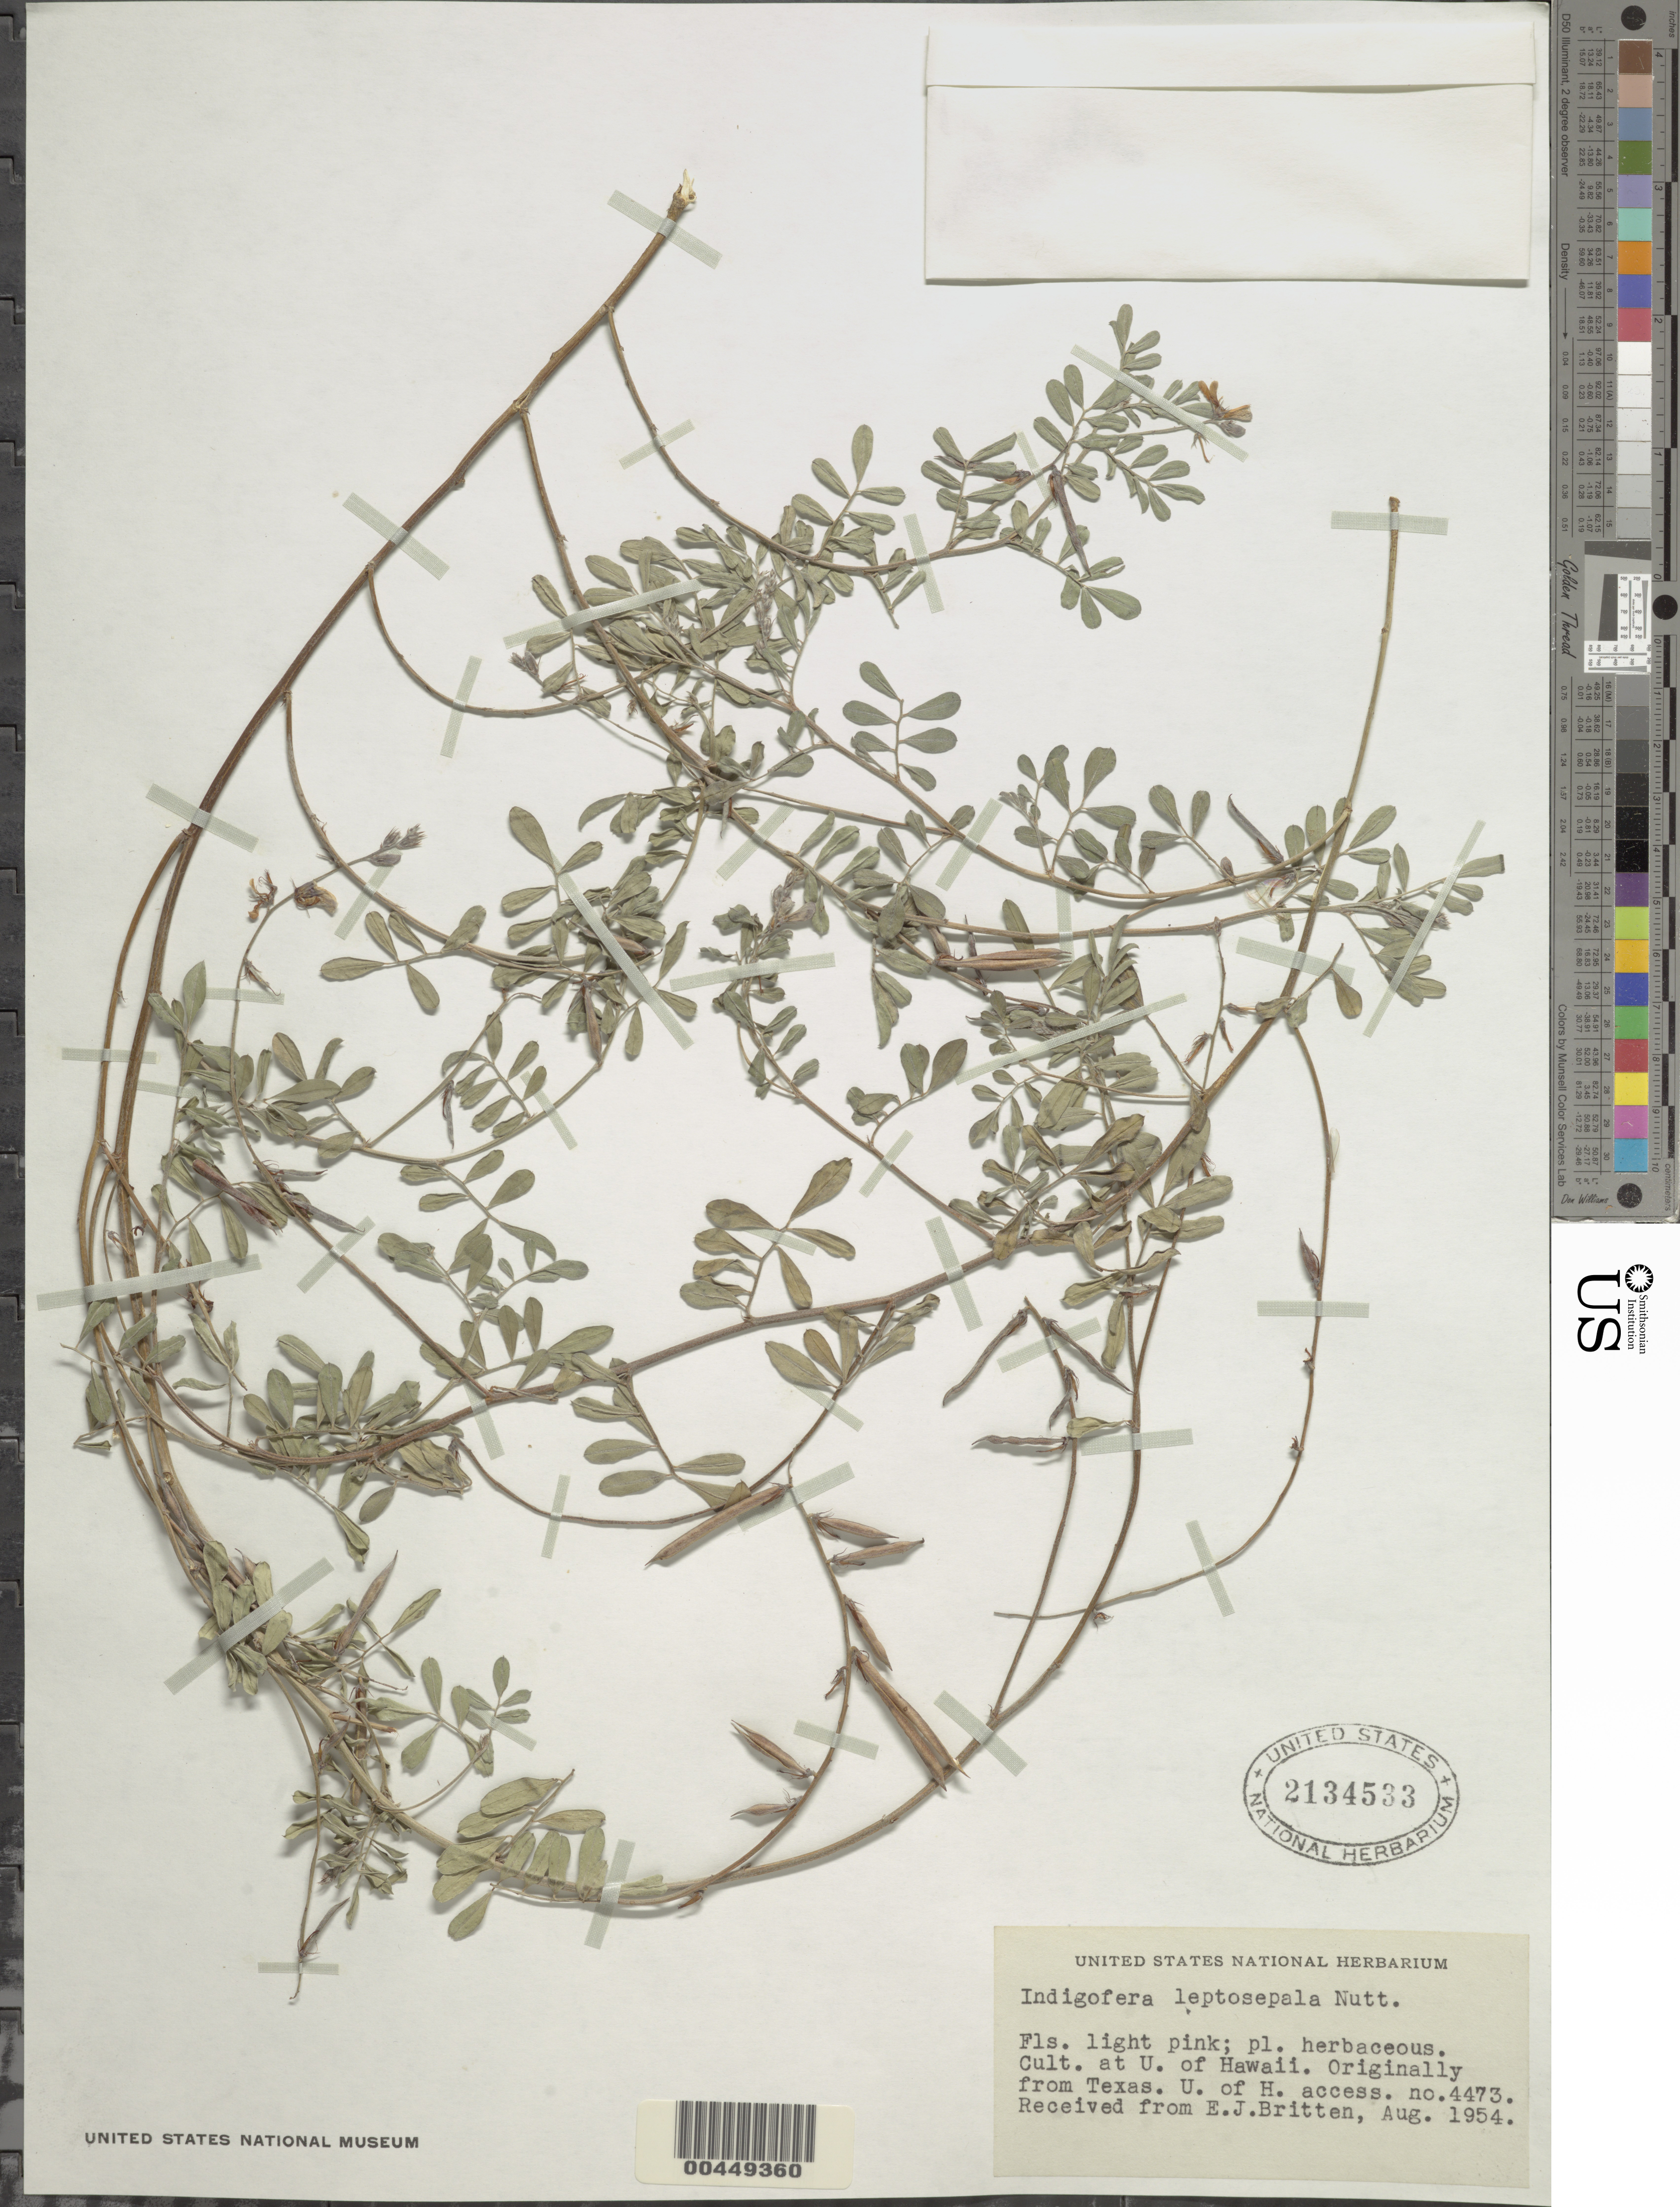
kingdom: Plantae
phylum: Tracheophyta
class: Magnoliopsida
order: Fabales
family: Fabaceae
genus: Indigofera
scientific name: Indigofera leptosepala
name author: Nutt.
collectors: E. Britten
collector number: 4473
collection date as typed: Aug 1954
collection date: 1954-08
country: United States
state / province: Hawaii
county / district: Hawaii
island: Hawaii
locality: University of Hawaii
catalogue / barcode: US 2134533